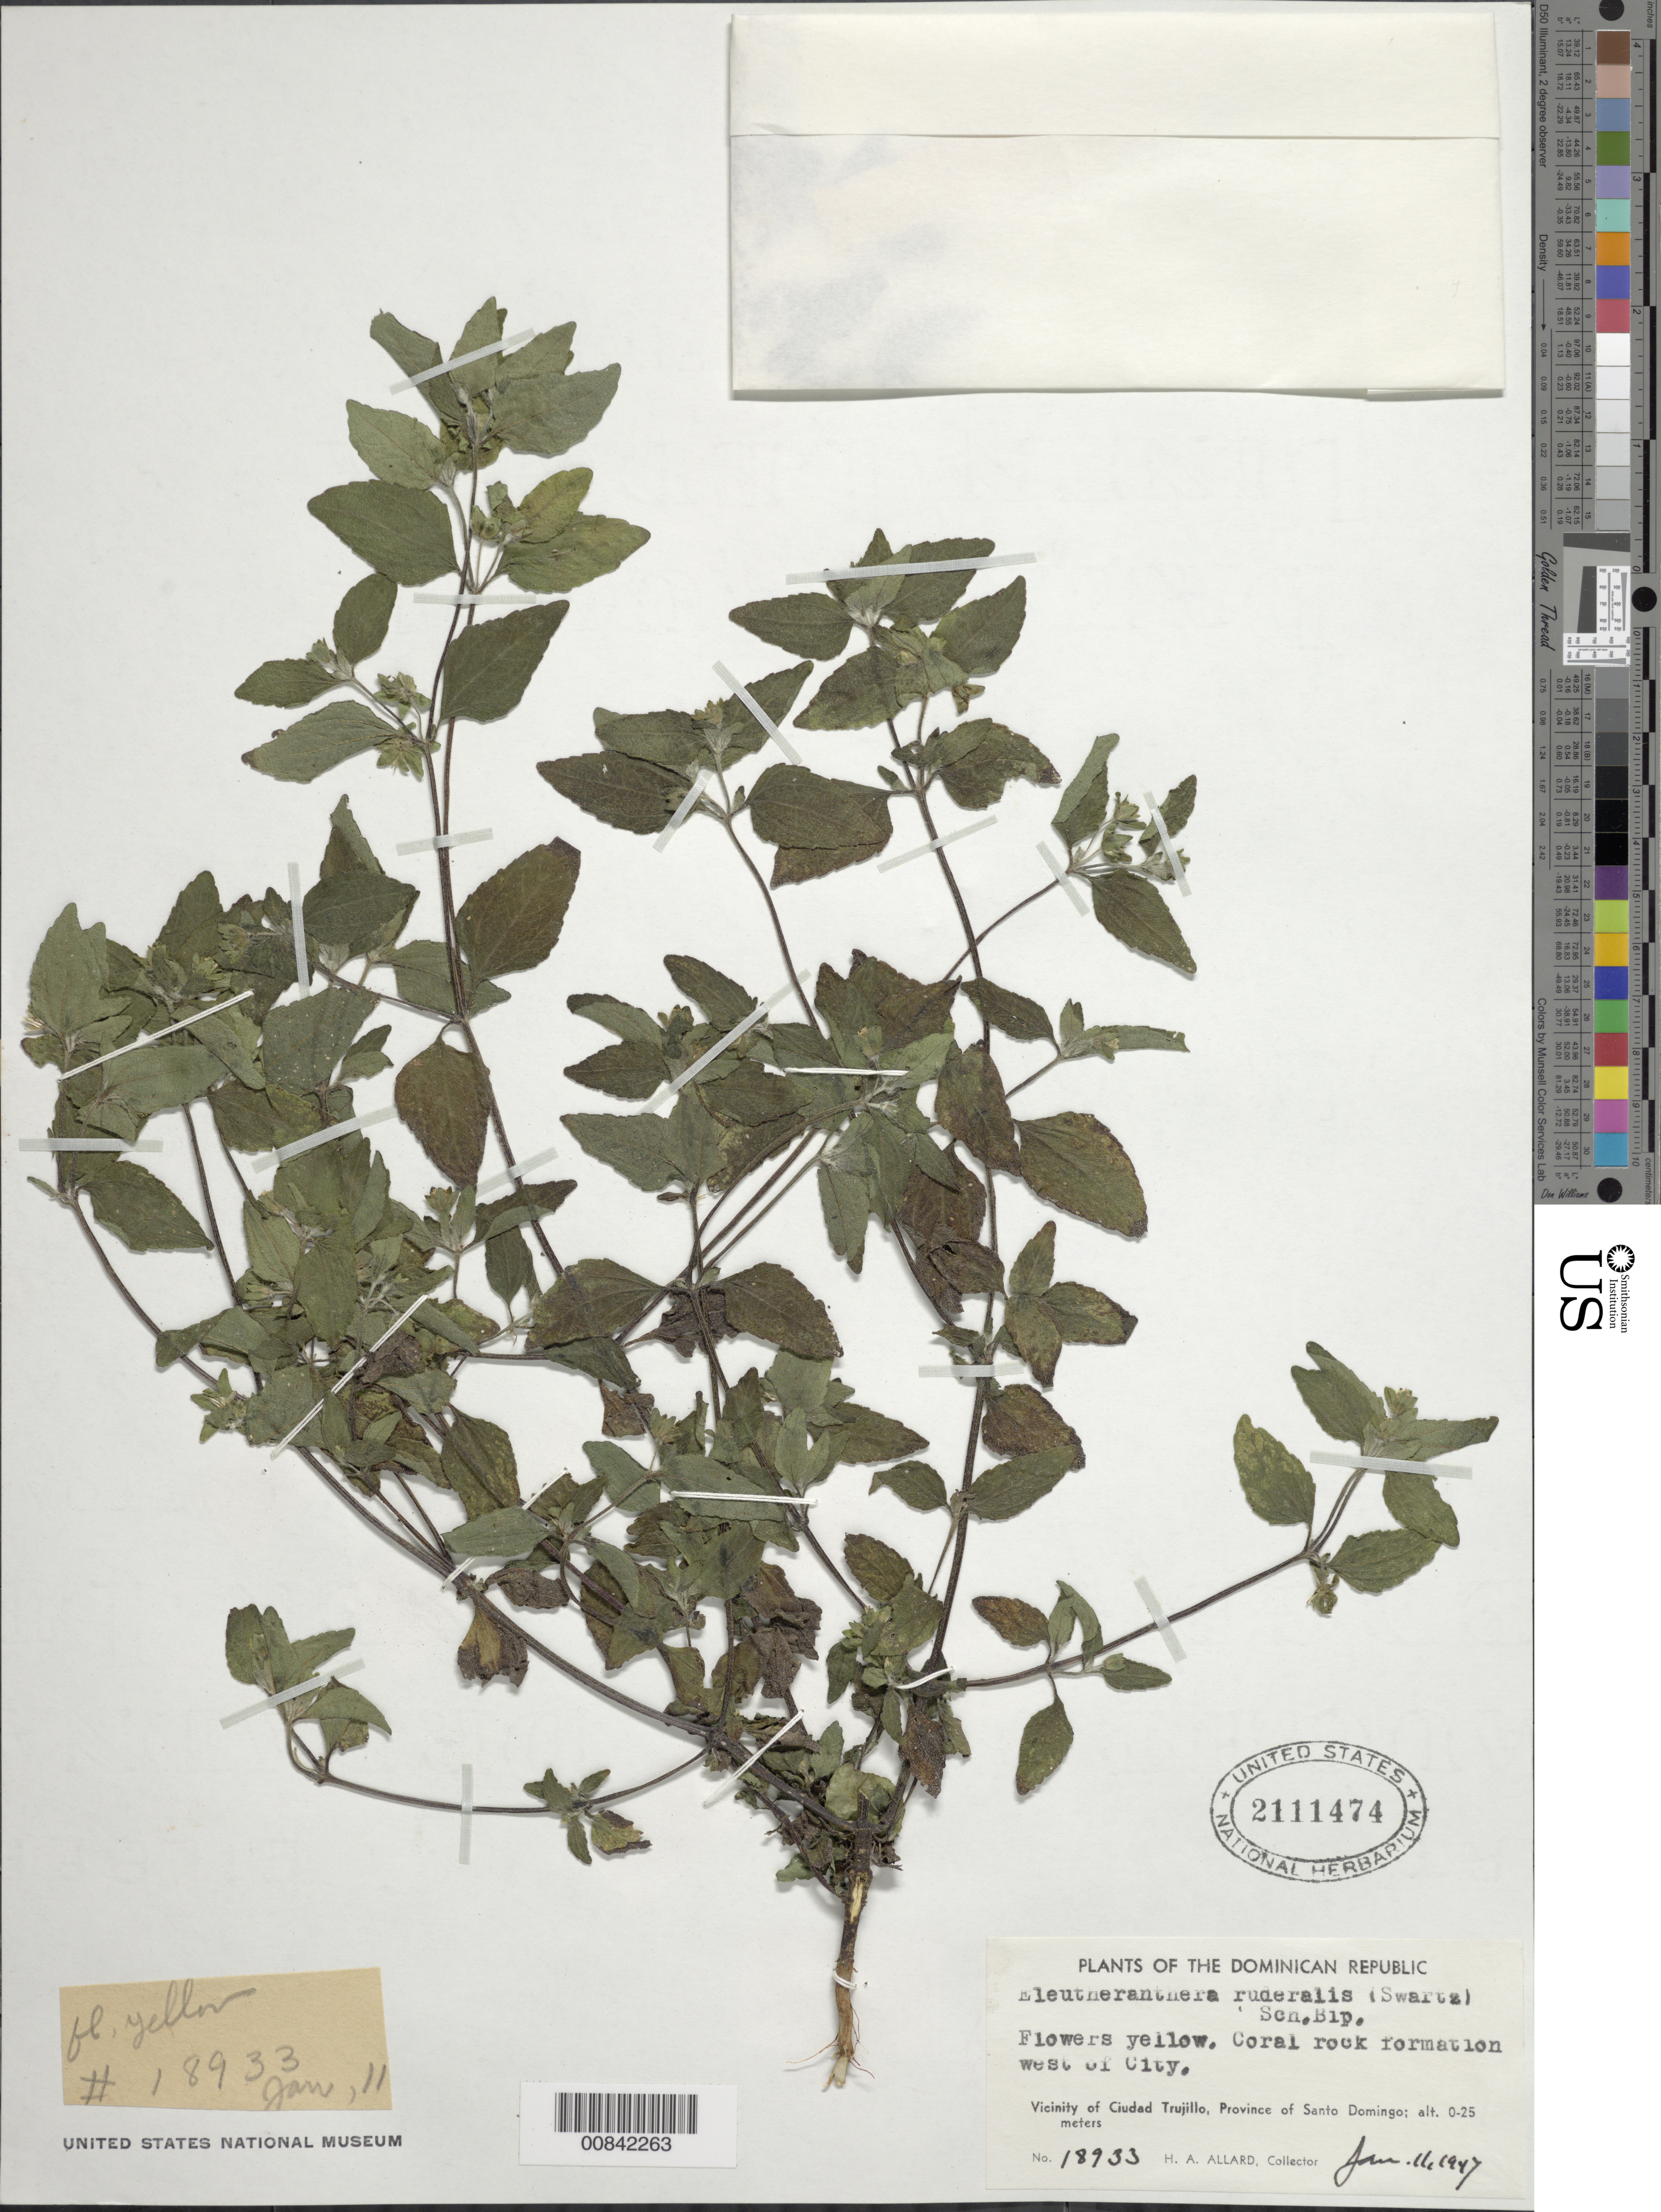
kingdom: Plantae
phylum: Tracheophyta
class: Magnoliopsida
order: Asterales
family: Asteraceae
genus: Eleutheranthera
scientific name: Eleutheranthera ruderalis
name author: (Sw.) Sch. Bip.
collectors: H. A. Allard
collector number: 18933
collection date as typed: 11 Jan 1947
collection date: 1947-01-11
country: Dominican Republic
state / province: Distrito Nacional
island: Hispaniola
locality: Vicinity of Santo Domingo City, W of city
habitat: Coral rock formation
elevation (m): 0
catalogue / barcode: US 2111474